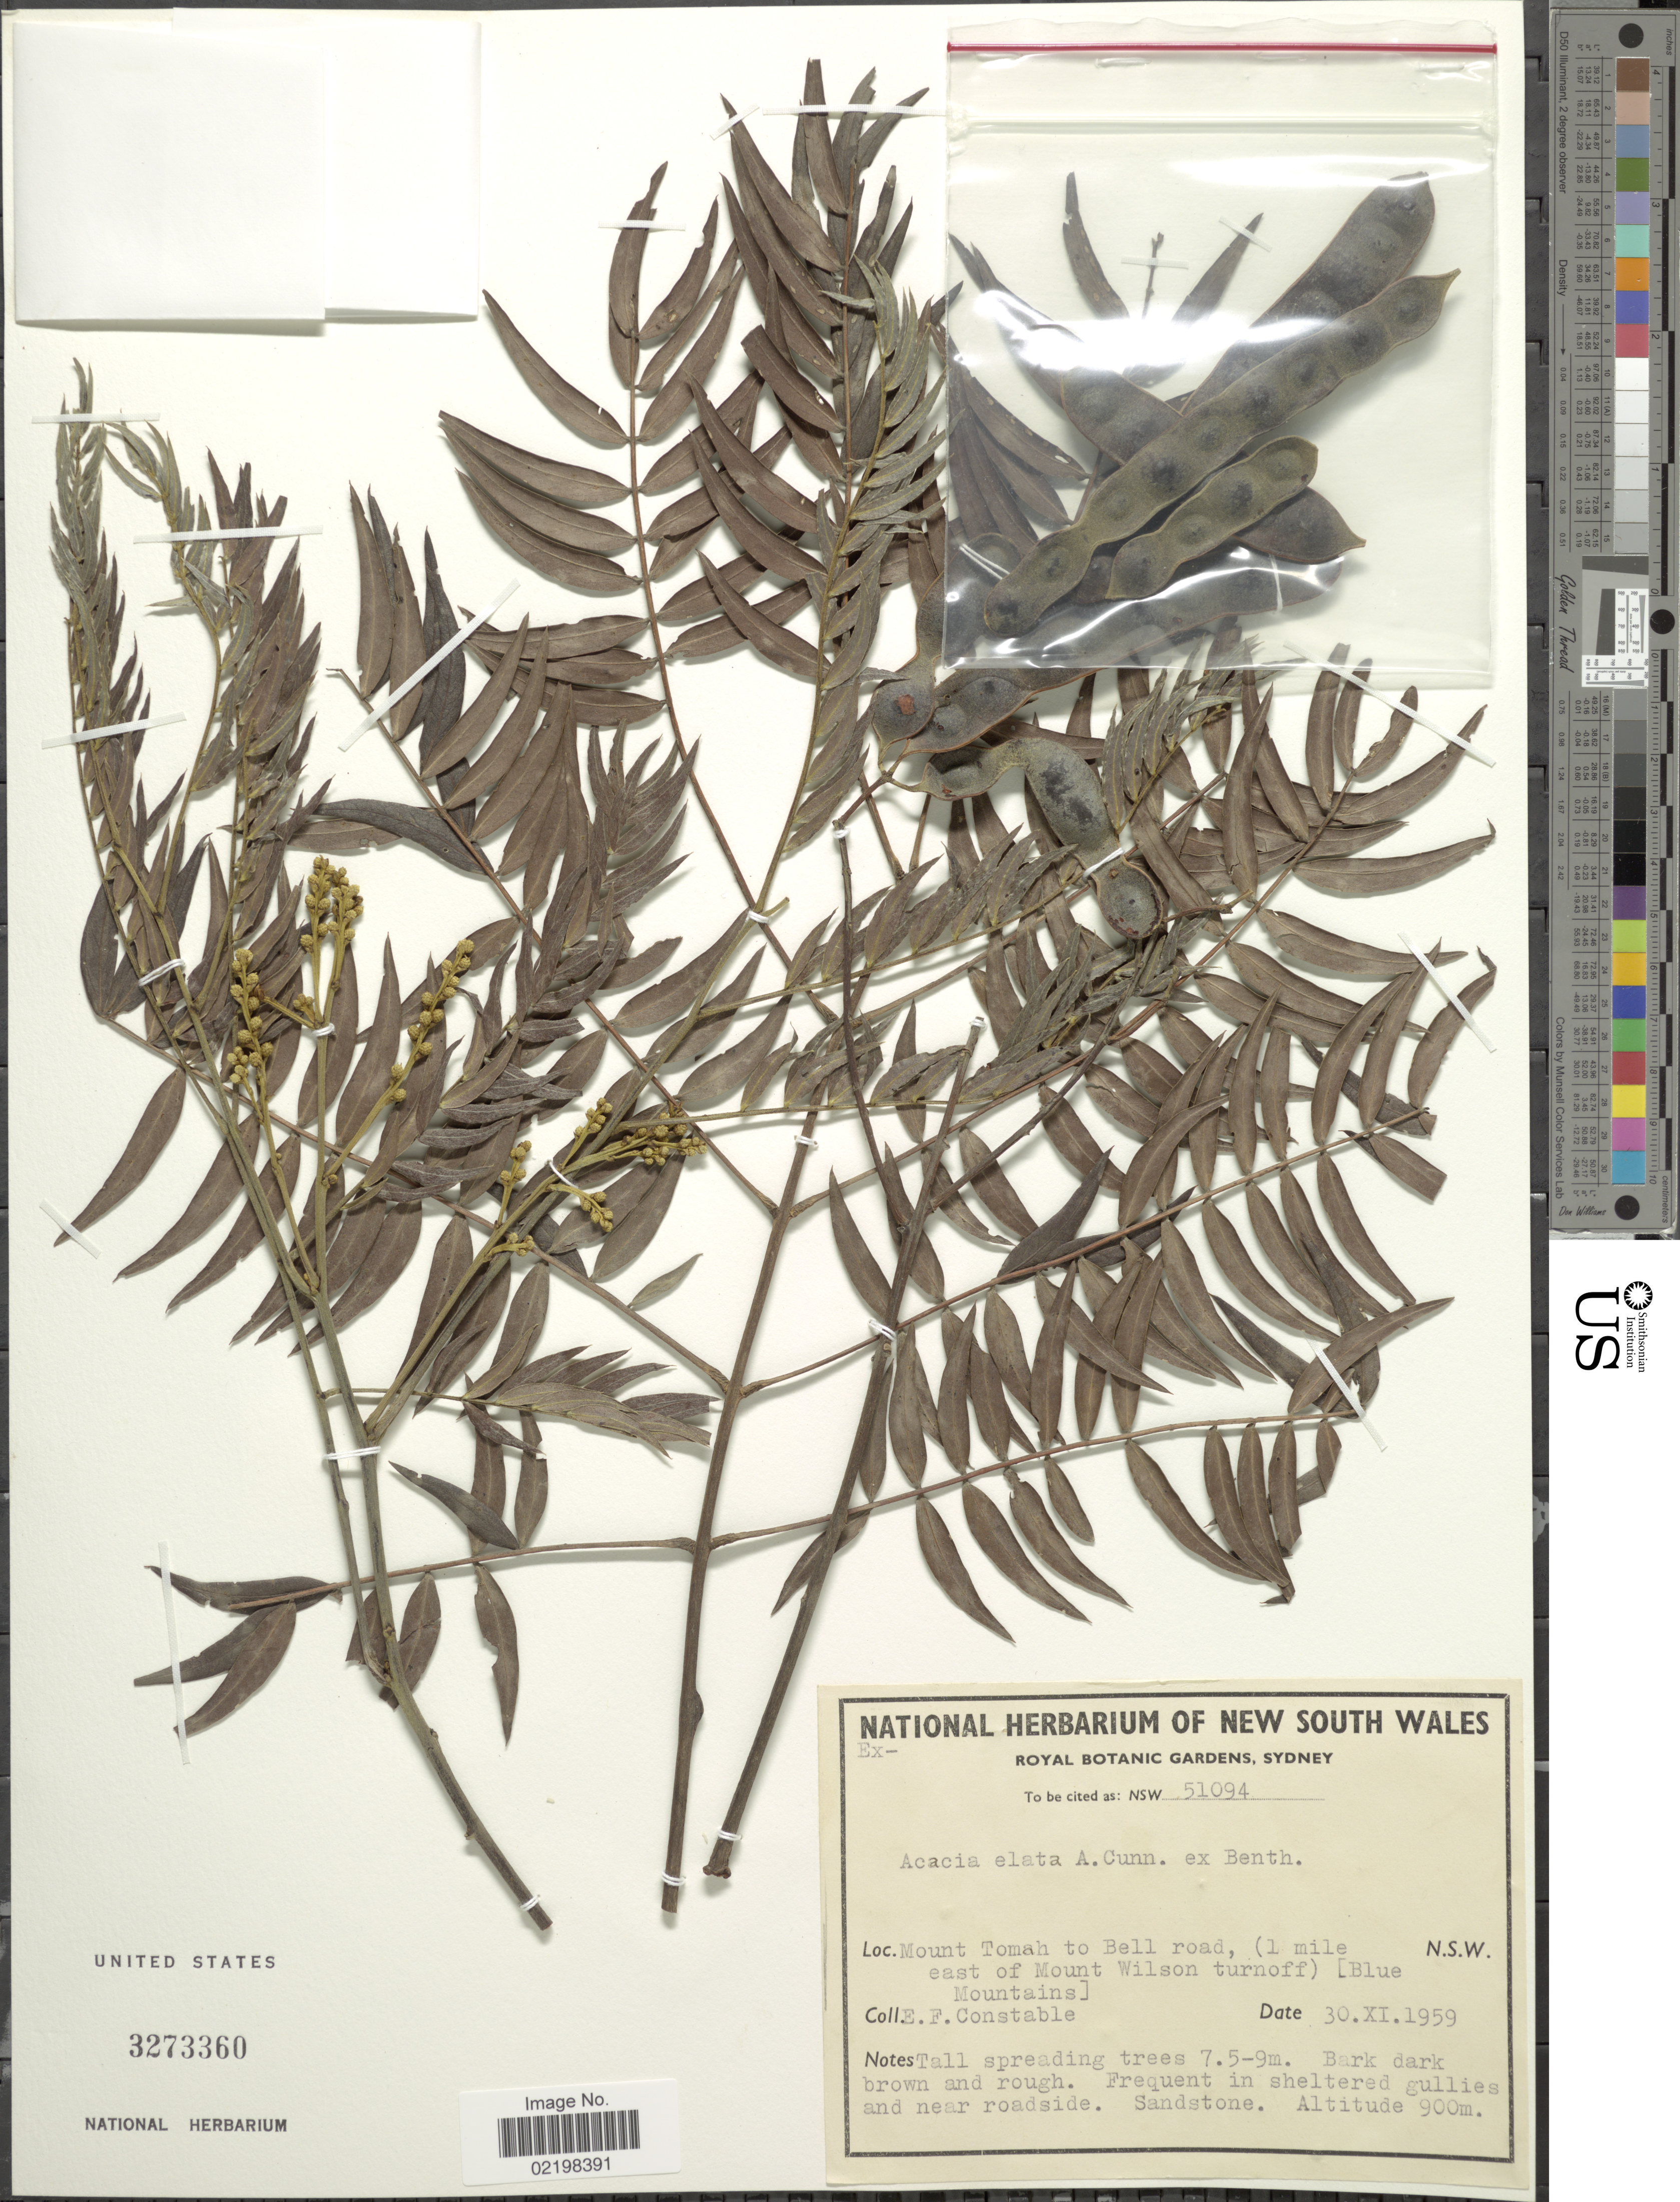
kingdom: Plantae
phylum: Tracheophyta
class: Magnoliopsida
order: Fabales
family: Fabaceae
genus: Acacia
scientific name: Acacia elata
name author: A. Cunn. ex Benth.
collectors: E. F. Constable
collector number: NSW 51094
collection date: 1959-11-30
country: Australia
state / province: New South Wales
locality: Mount Tomah to Bell road, (1 mile east of Mount Wilson turnoff) [Blue Mountains] N.S.W.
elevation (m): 900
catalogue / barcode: US 3273360